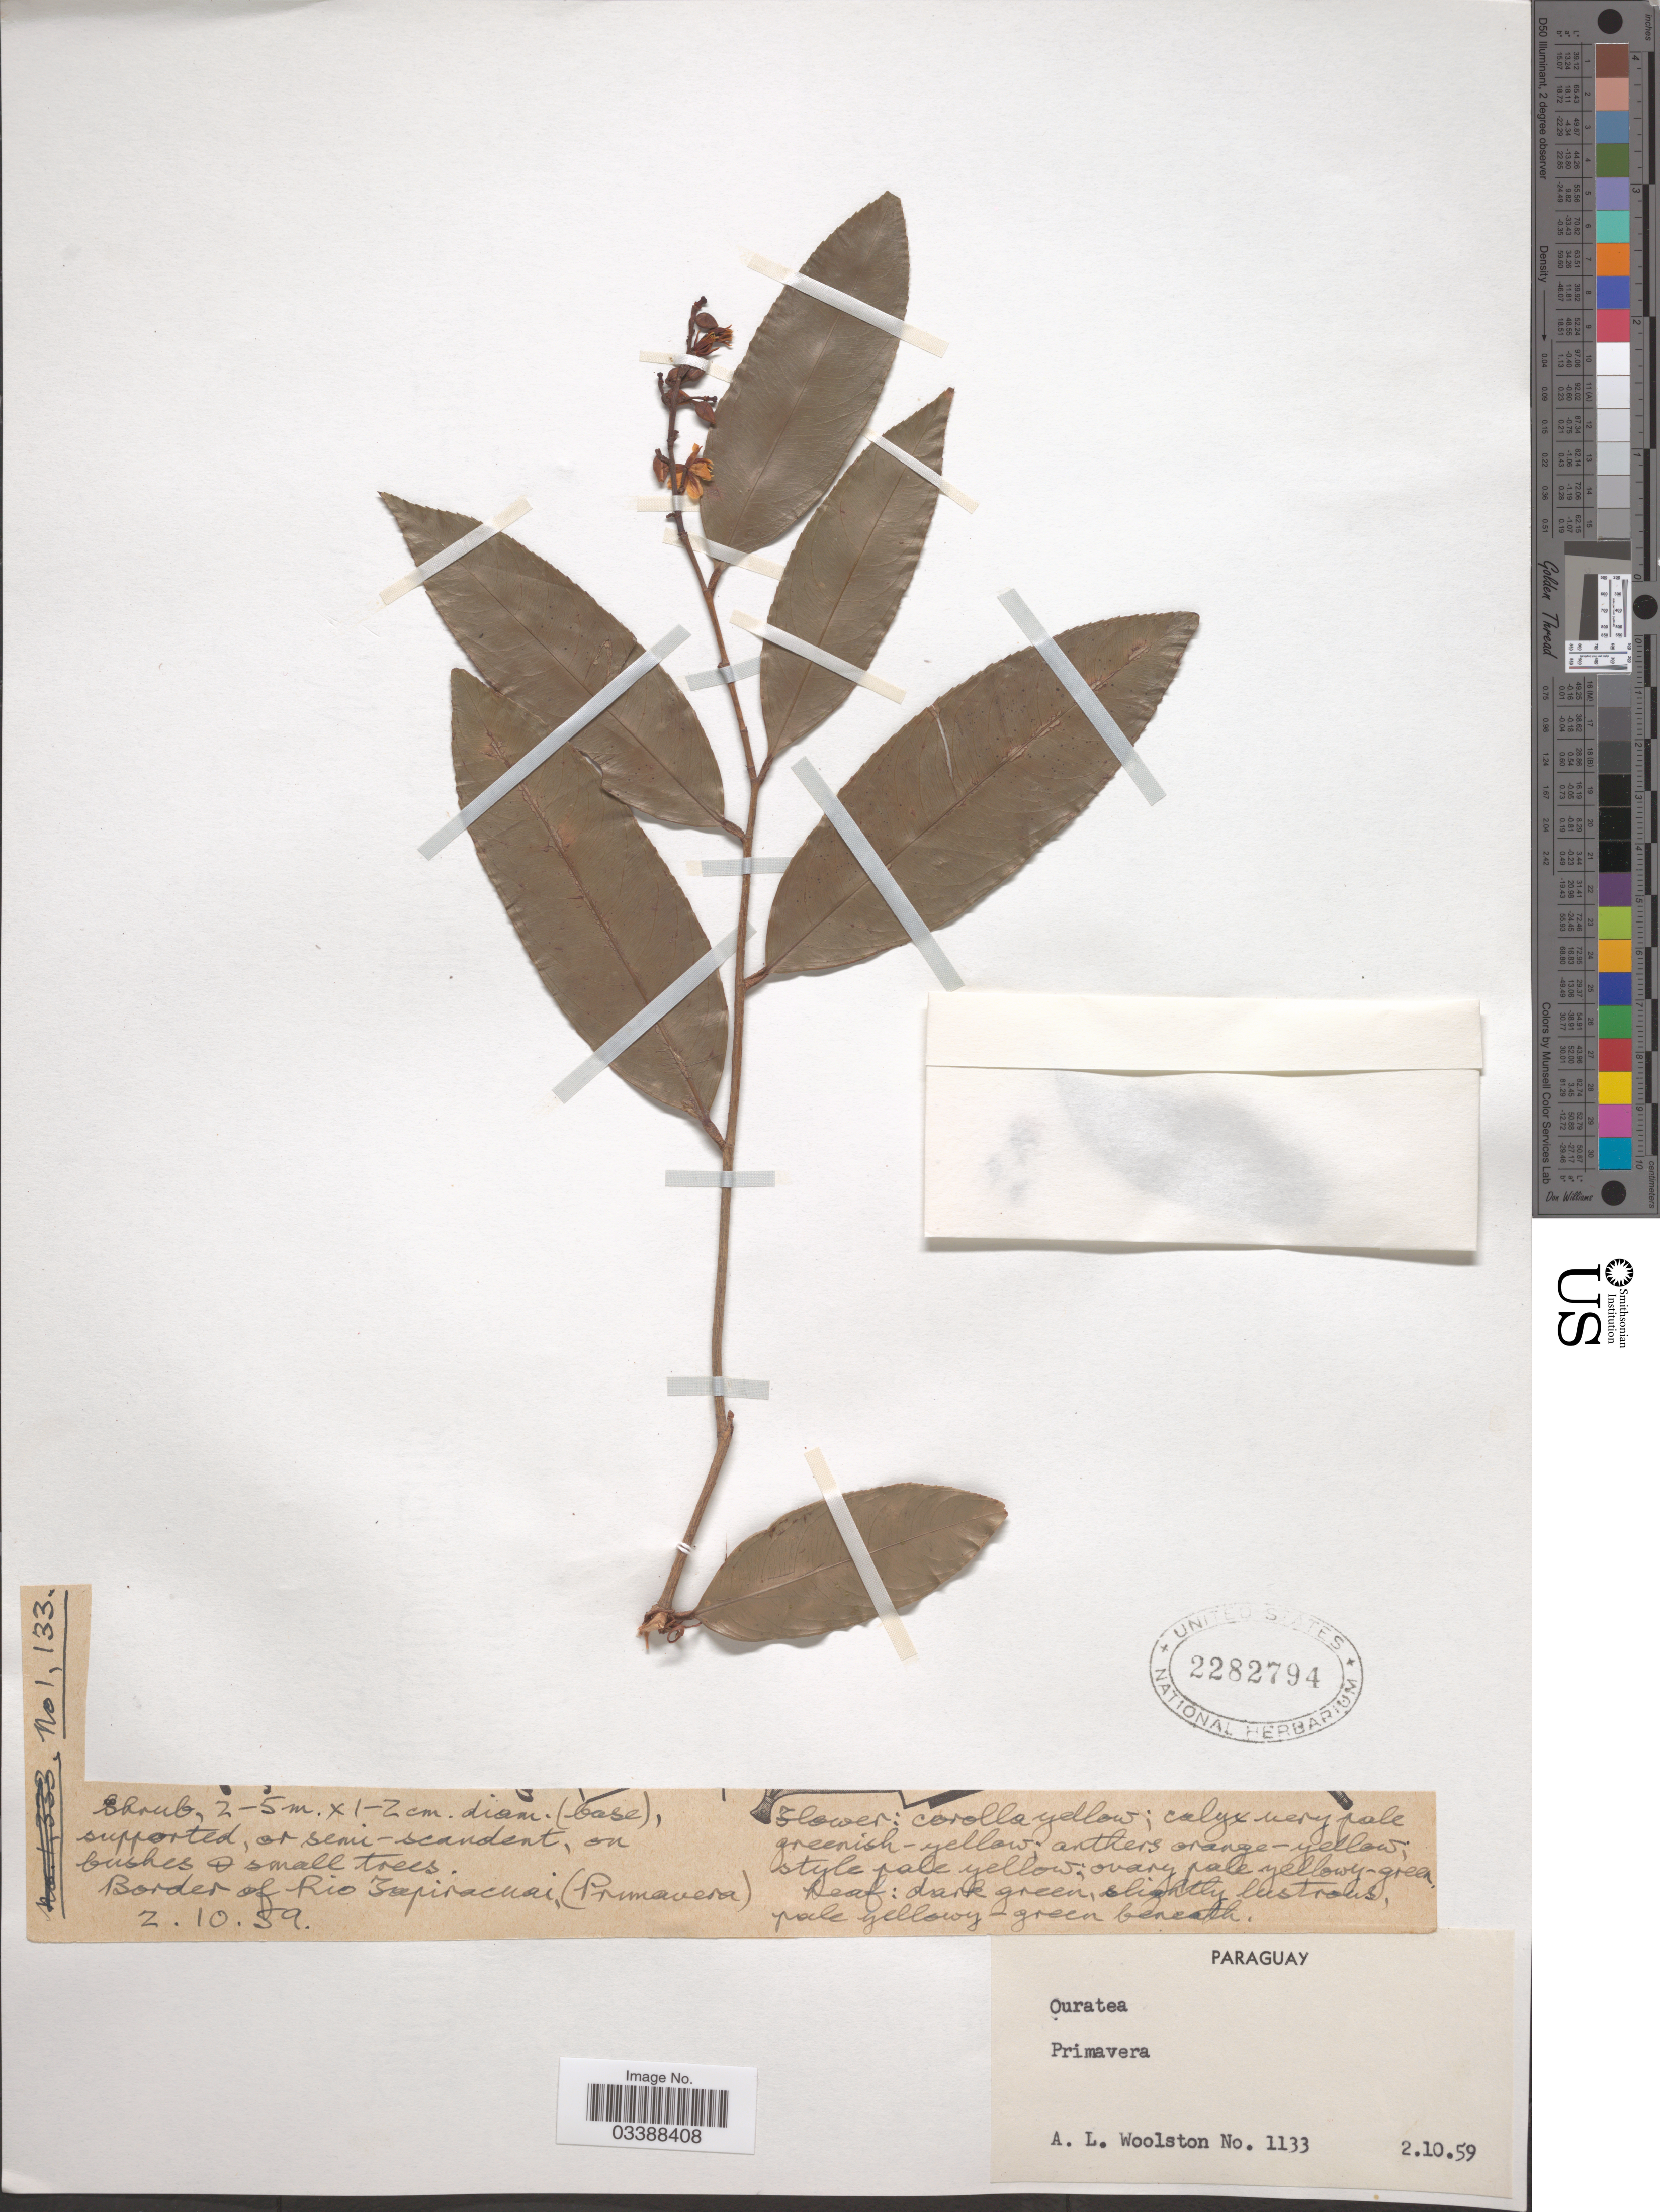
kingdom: Plantae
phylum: Tracheophyta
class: Magnoliopsida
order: Malpighiales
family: Ochnaceae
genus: Ouratea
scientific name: Ouratea sp.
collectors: A. Woolston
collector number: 1133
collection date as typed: Transcribed d/m/y: 2/10/59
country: Paraguay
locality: Border of Rio Tapiracuai, (Primavera).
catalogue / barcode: US 2282794